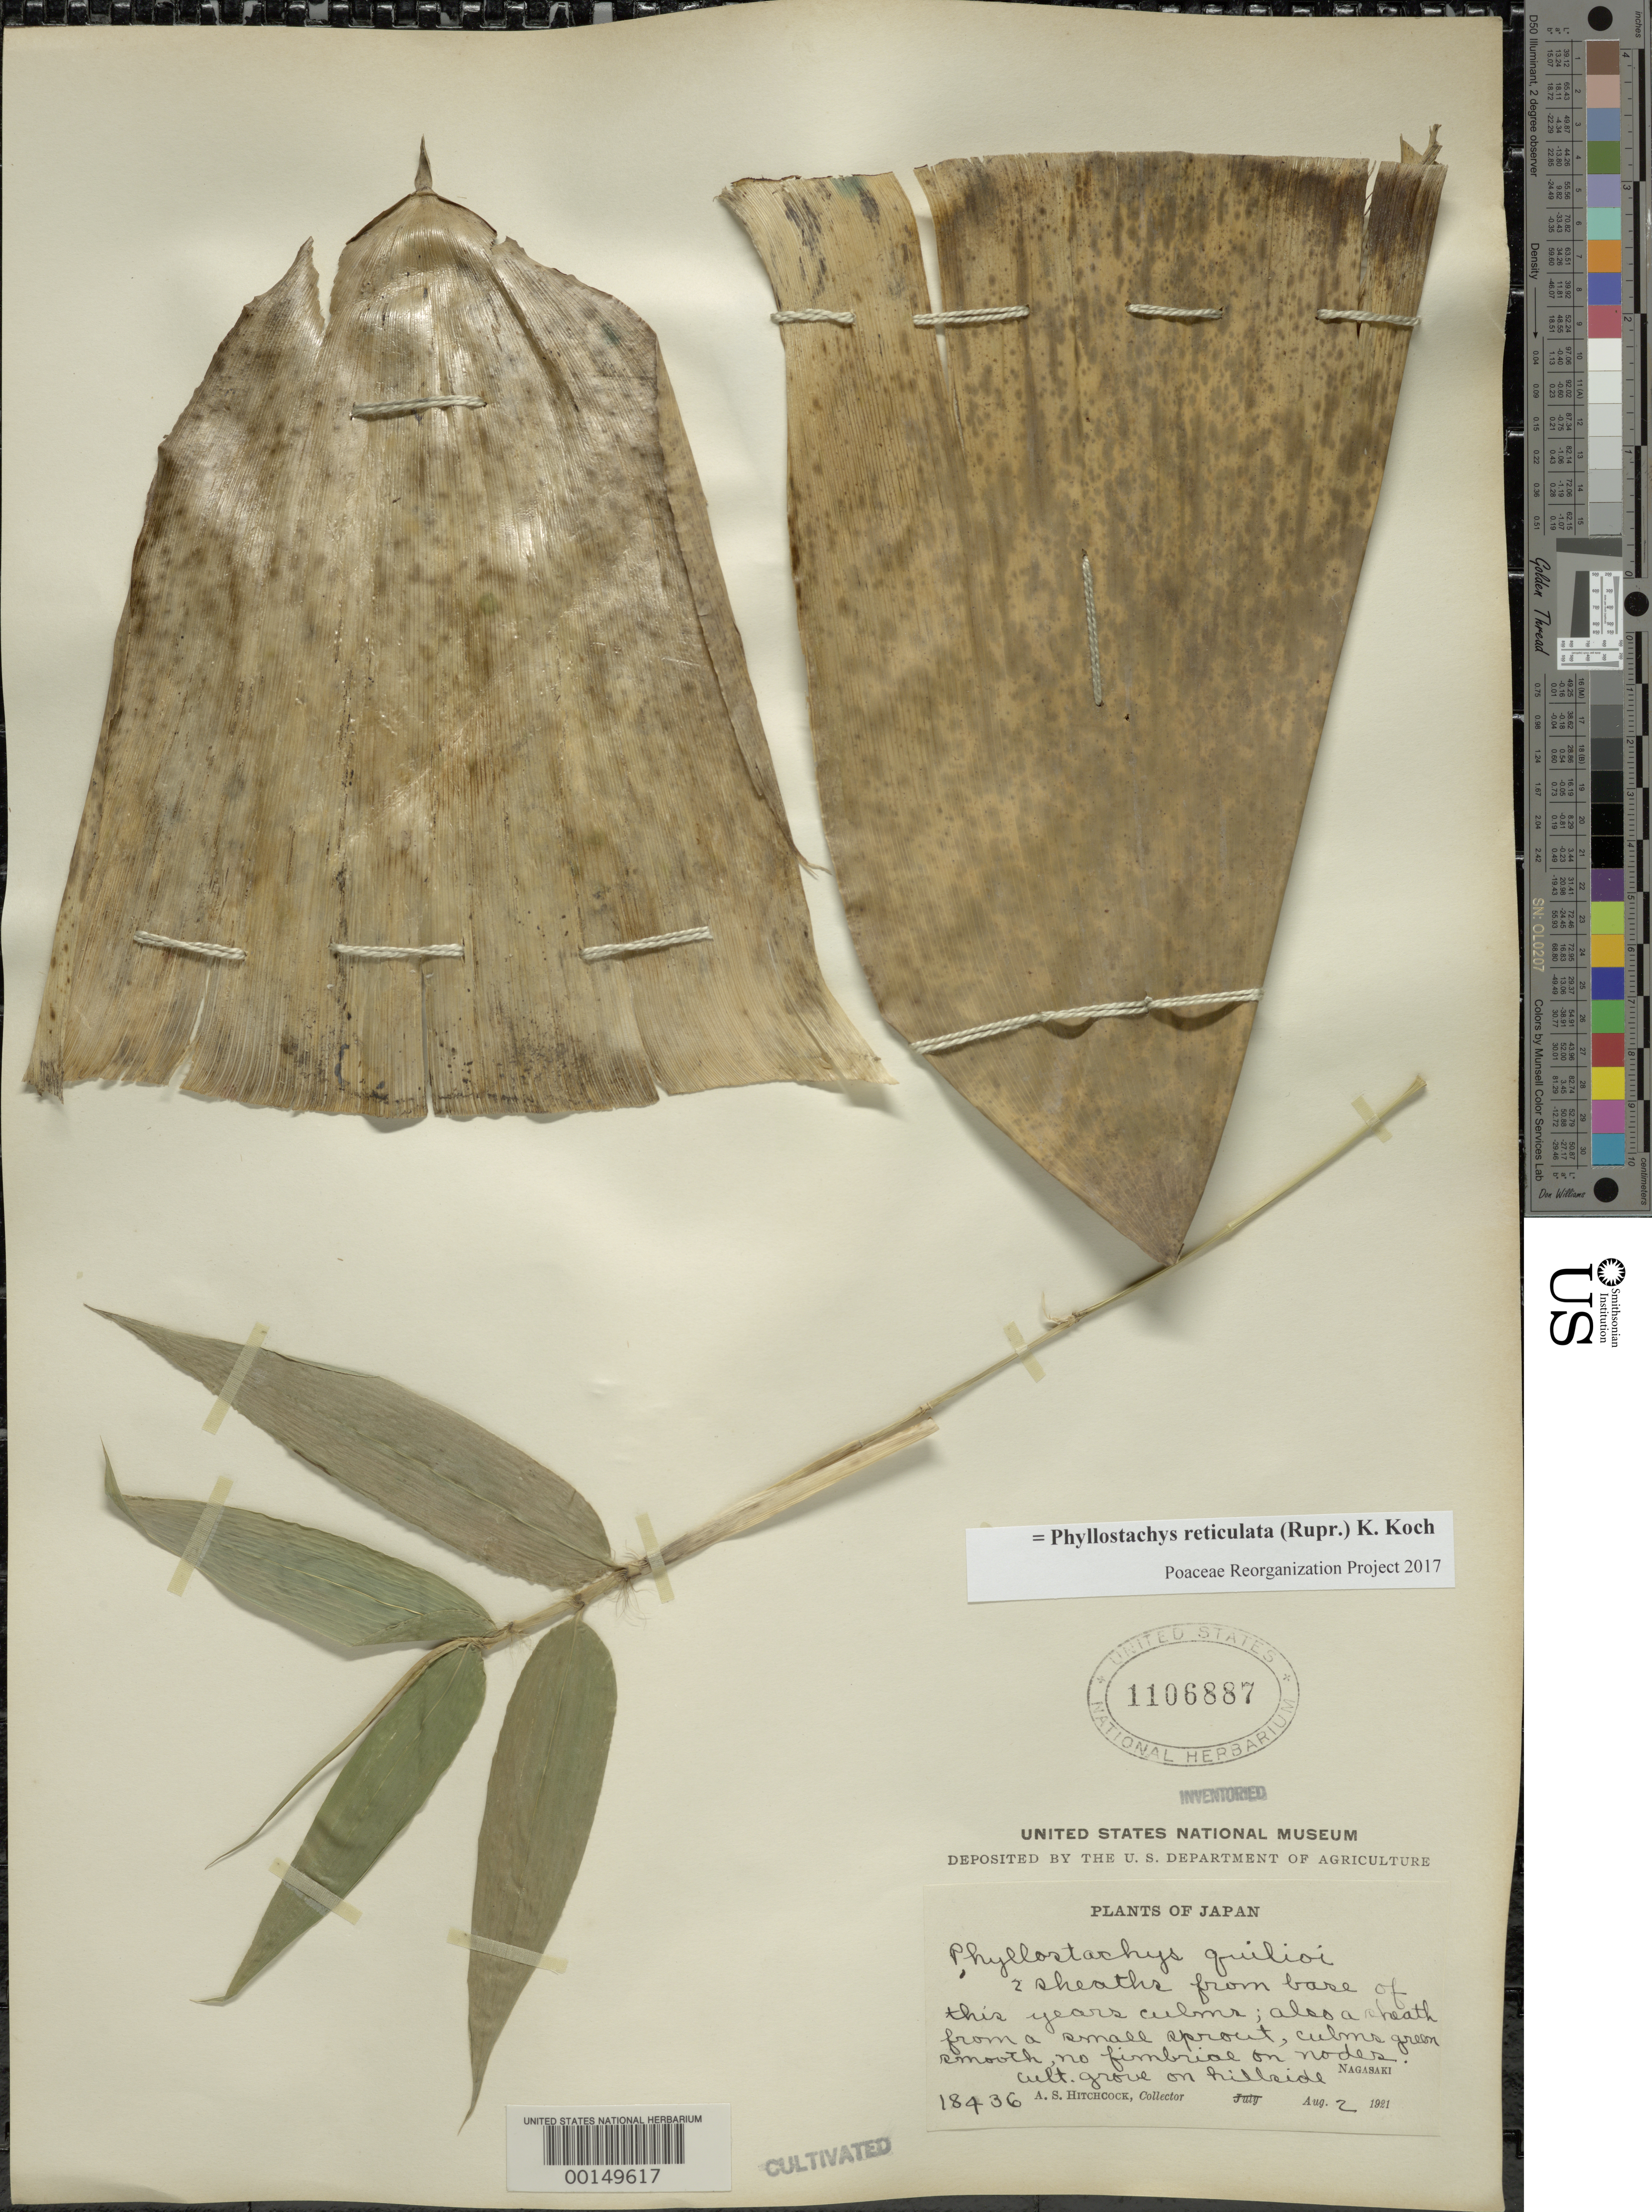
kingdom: Plantae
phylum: Tracheophyta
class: Liliopsida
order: Poales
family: Poaceae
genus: Phyllostachys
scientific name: Phyllostachys reticulata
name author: (Rupr.) K. Koch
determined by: Poaceae Reorganization Project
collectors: A. S. Hitchcock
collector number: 18436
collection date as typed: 02 Aug 1921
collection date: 1921-08-02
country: Japan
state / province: Nagasaki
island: Kyushu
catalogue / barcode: US 1106887